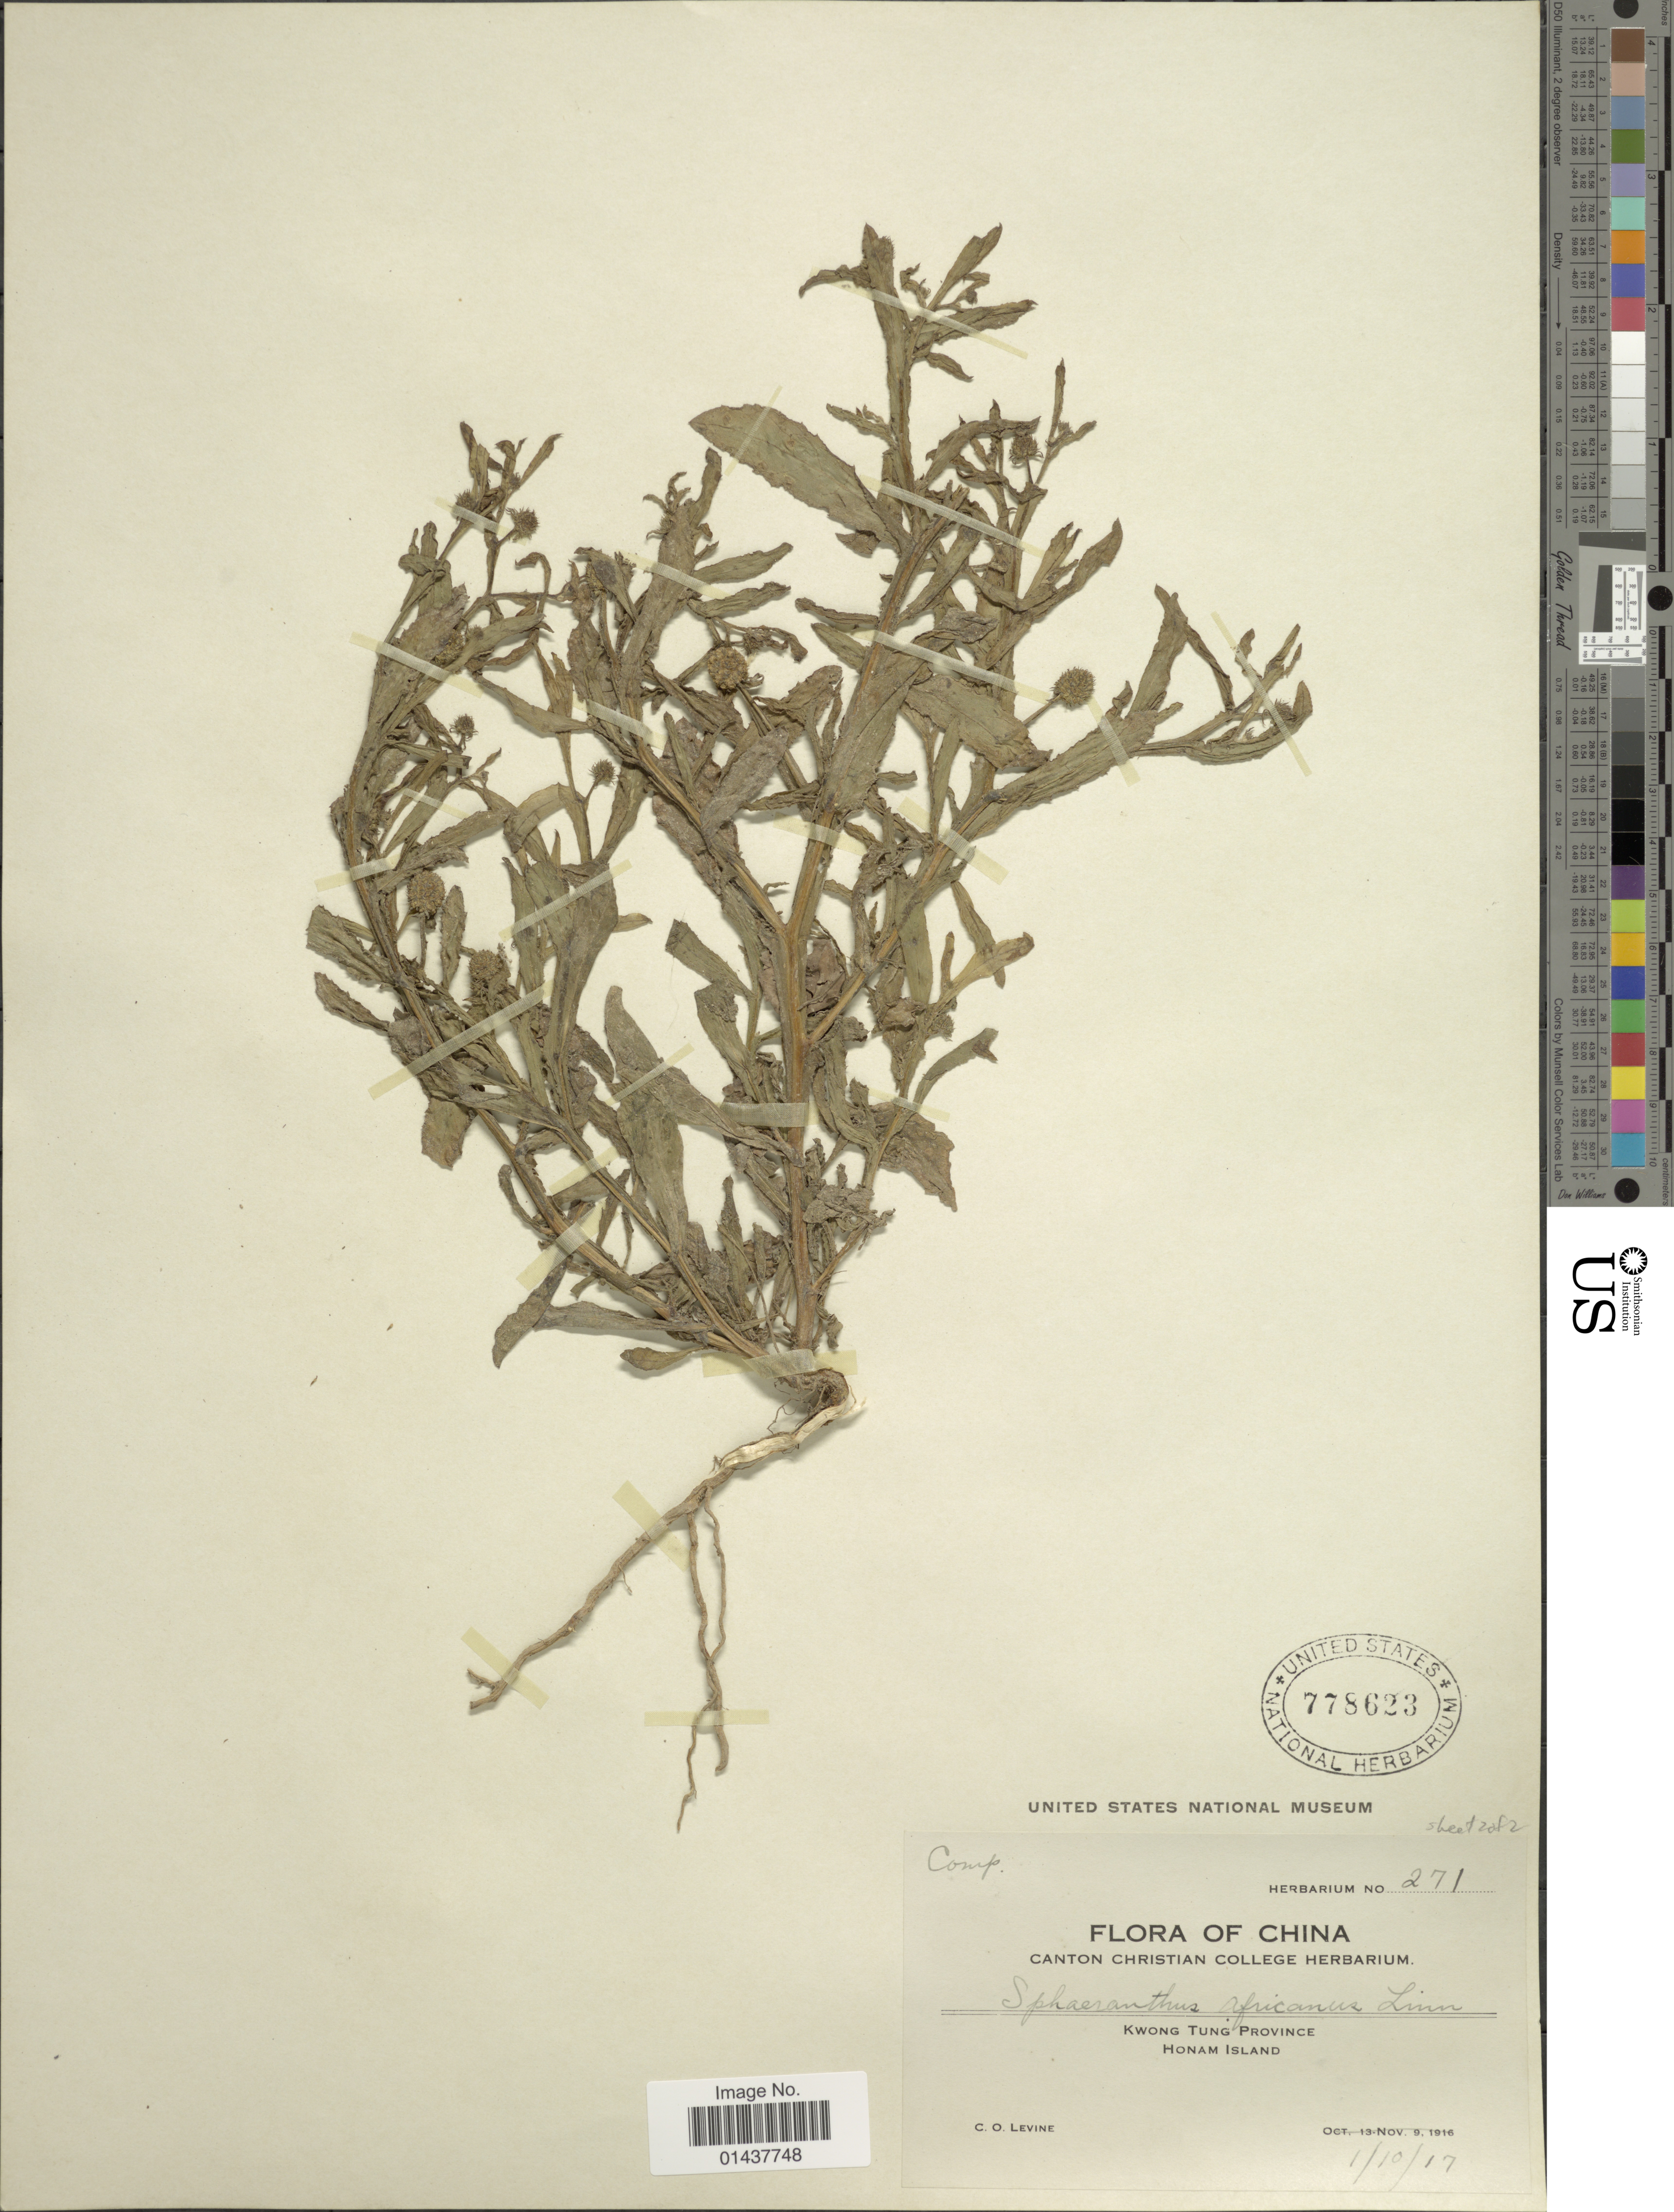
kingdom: Plantae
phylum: Tracheophyta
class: Magnoliopsida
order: Asterales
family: Asteraceae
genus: Sphaeranthus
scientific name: Sphaeranthus africanus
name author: L.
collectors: C. O. Levine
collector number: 271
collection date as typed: Transcribed d/m/y: 1/10/17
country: China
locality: Kwong Tung Province, Honam Island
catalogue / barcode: US 778623